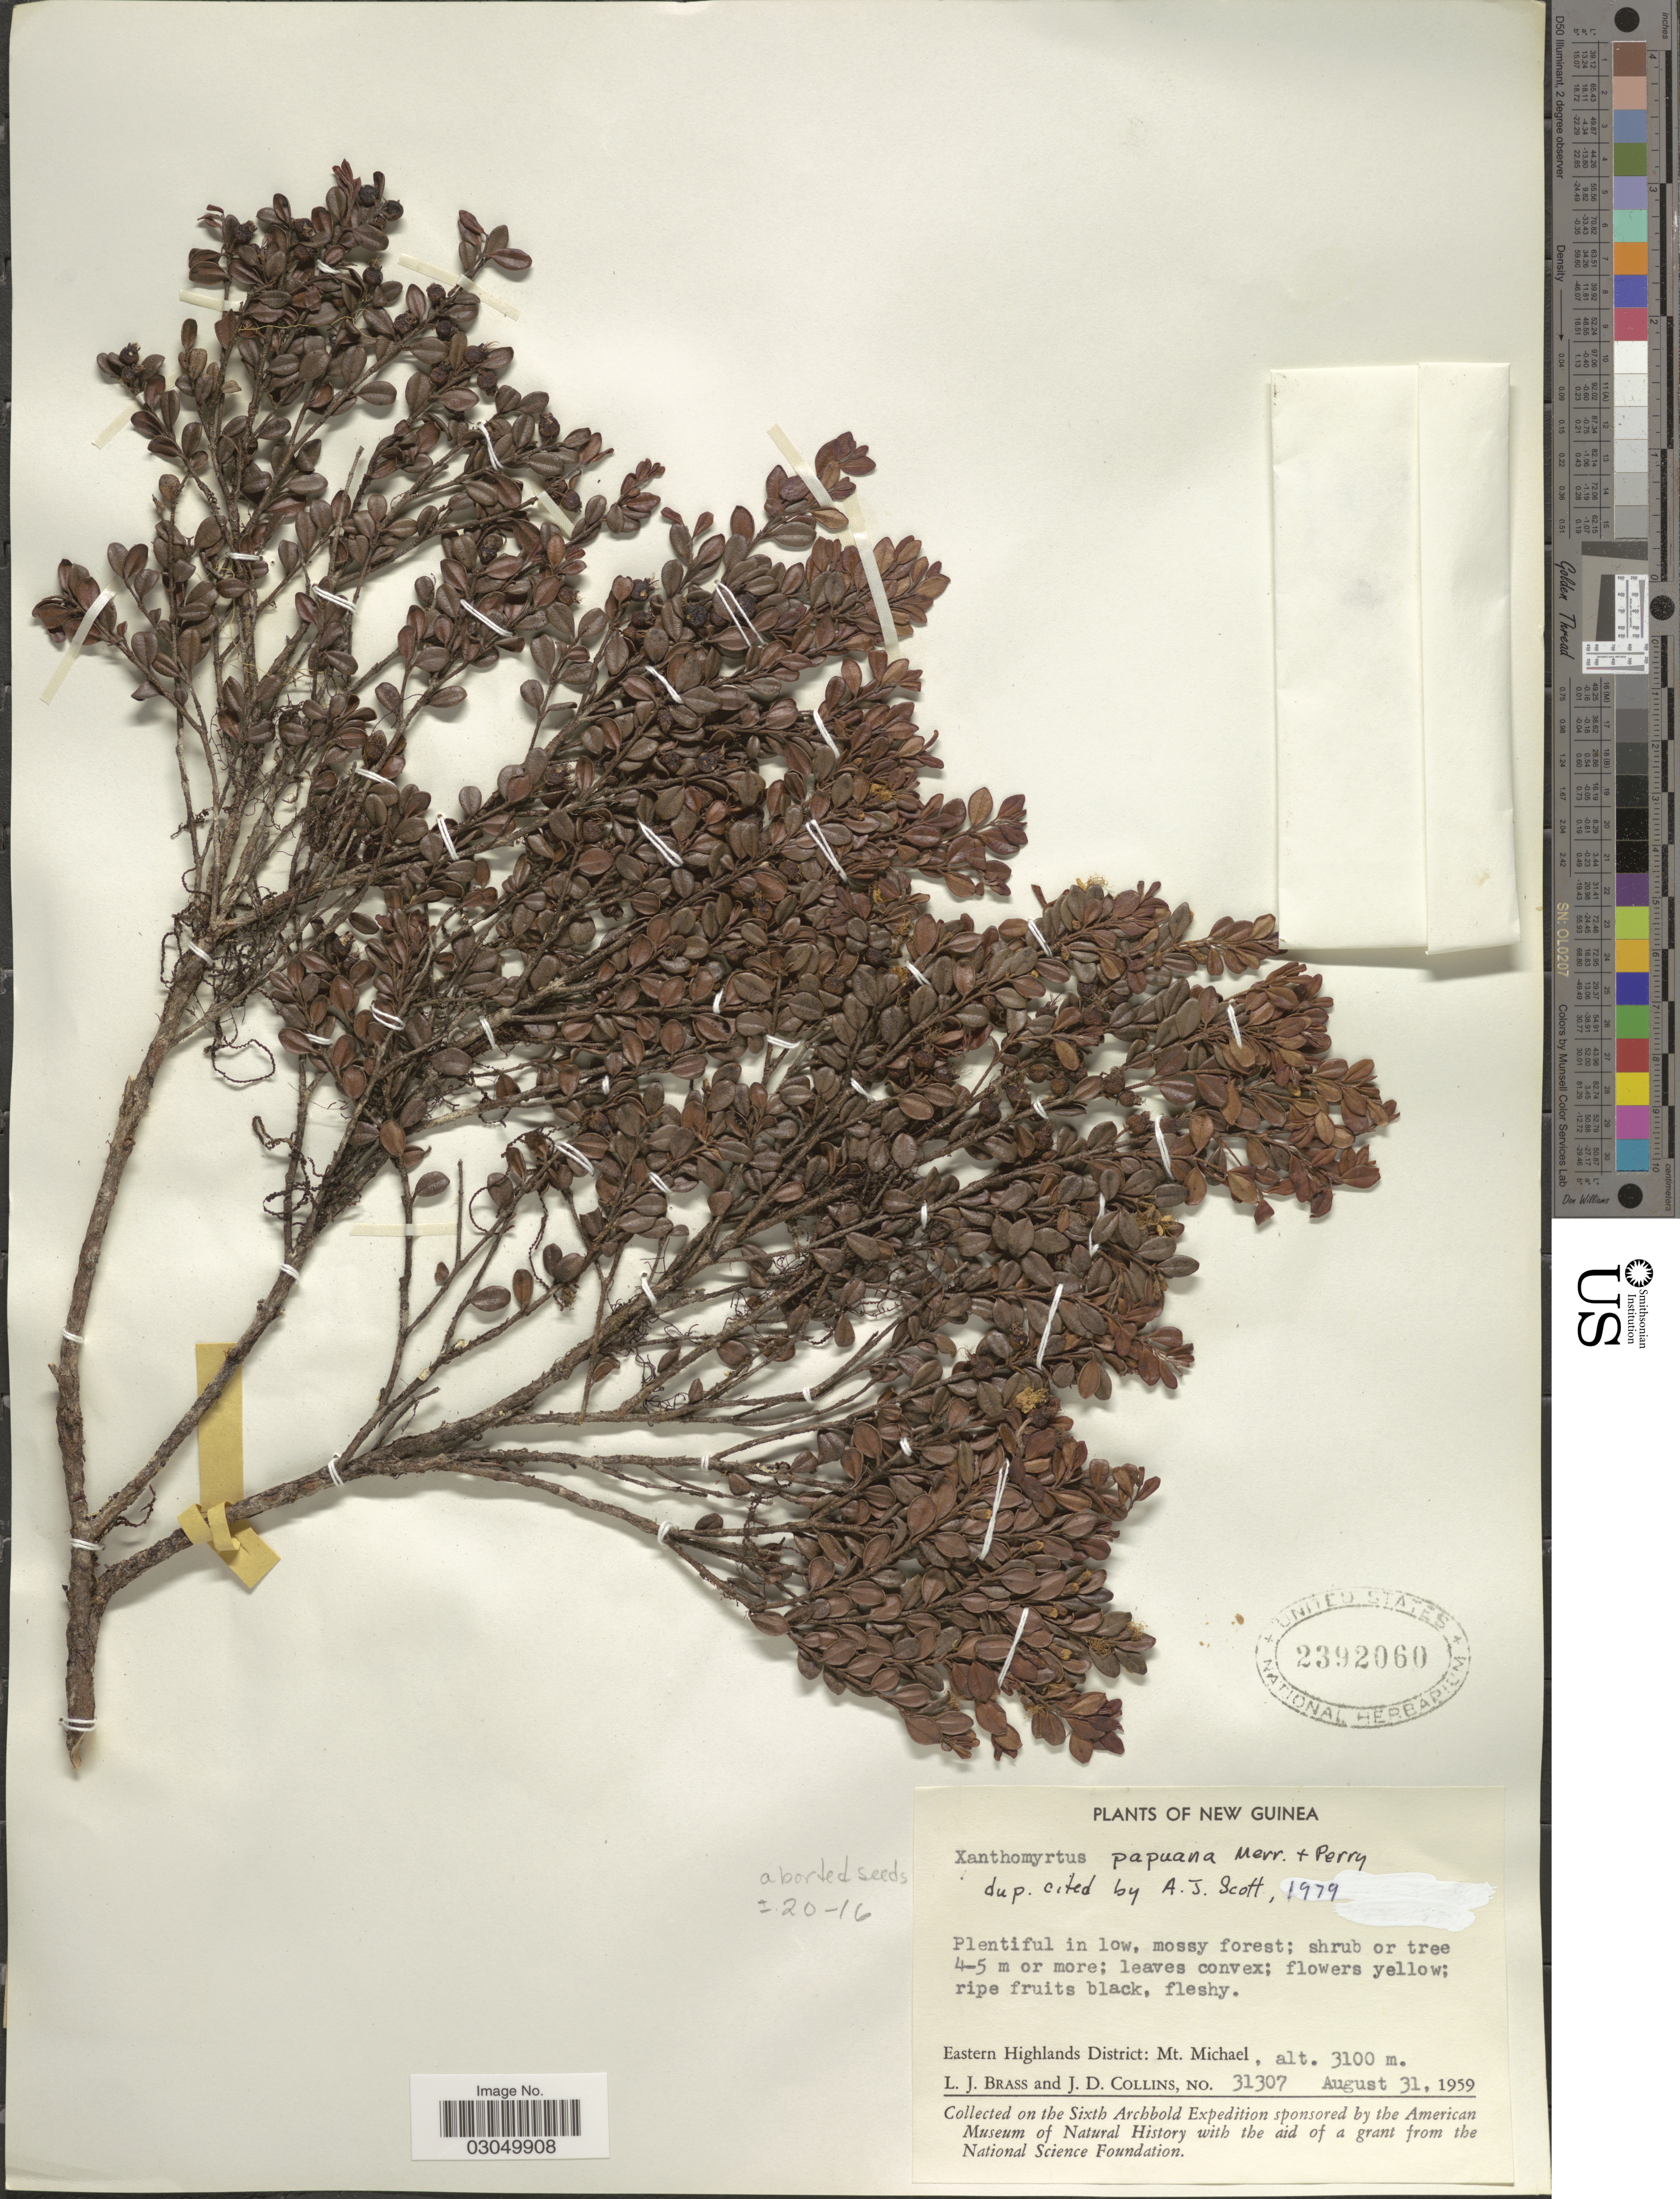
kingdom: Plantae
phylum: Tracheophyta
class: Magnoliopsida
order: Myrtales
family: Myrtaceae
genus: Xanthomyrtus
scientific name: Xanthomyrtus papuana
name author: Merr. & L.M. Perry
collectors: L. J. Brass & J. Collins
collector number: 31307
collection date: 1959-08-31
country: Papua New Guinea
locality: Eastern Highlands District: Mt. Michael. New Guinea.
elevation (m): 3100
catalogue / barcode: US 2392060